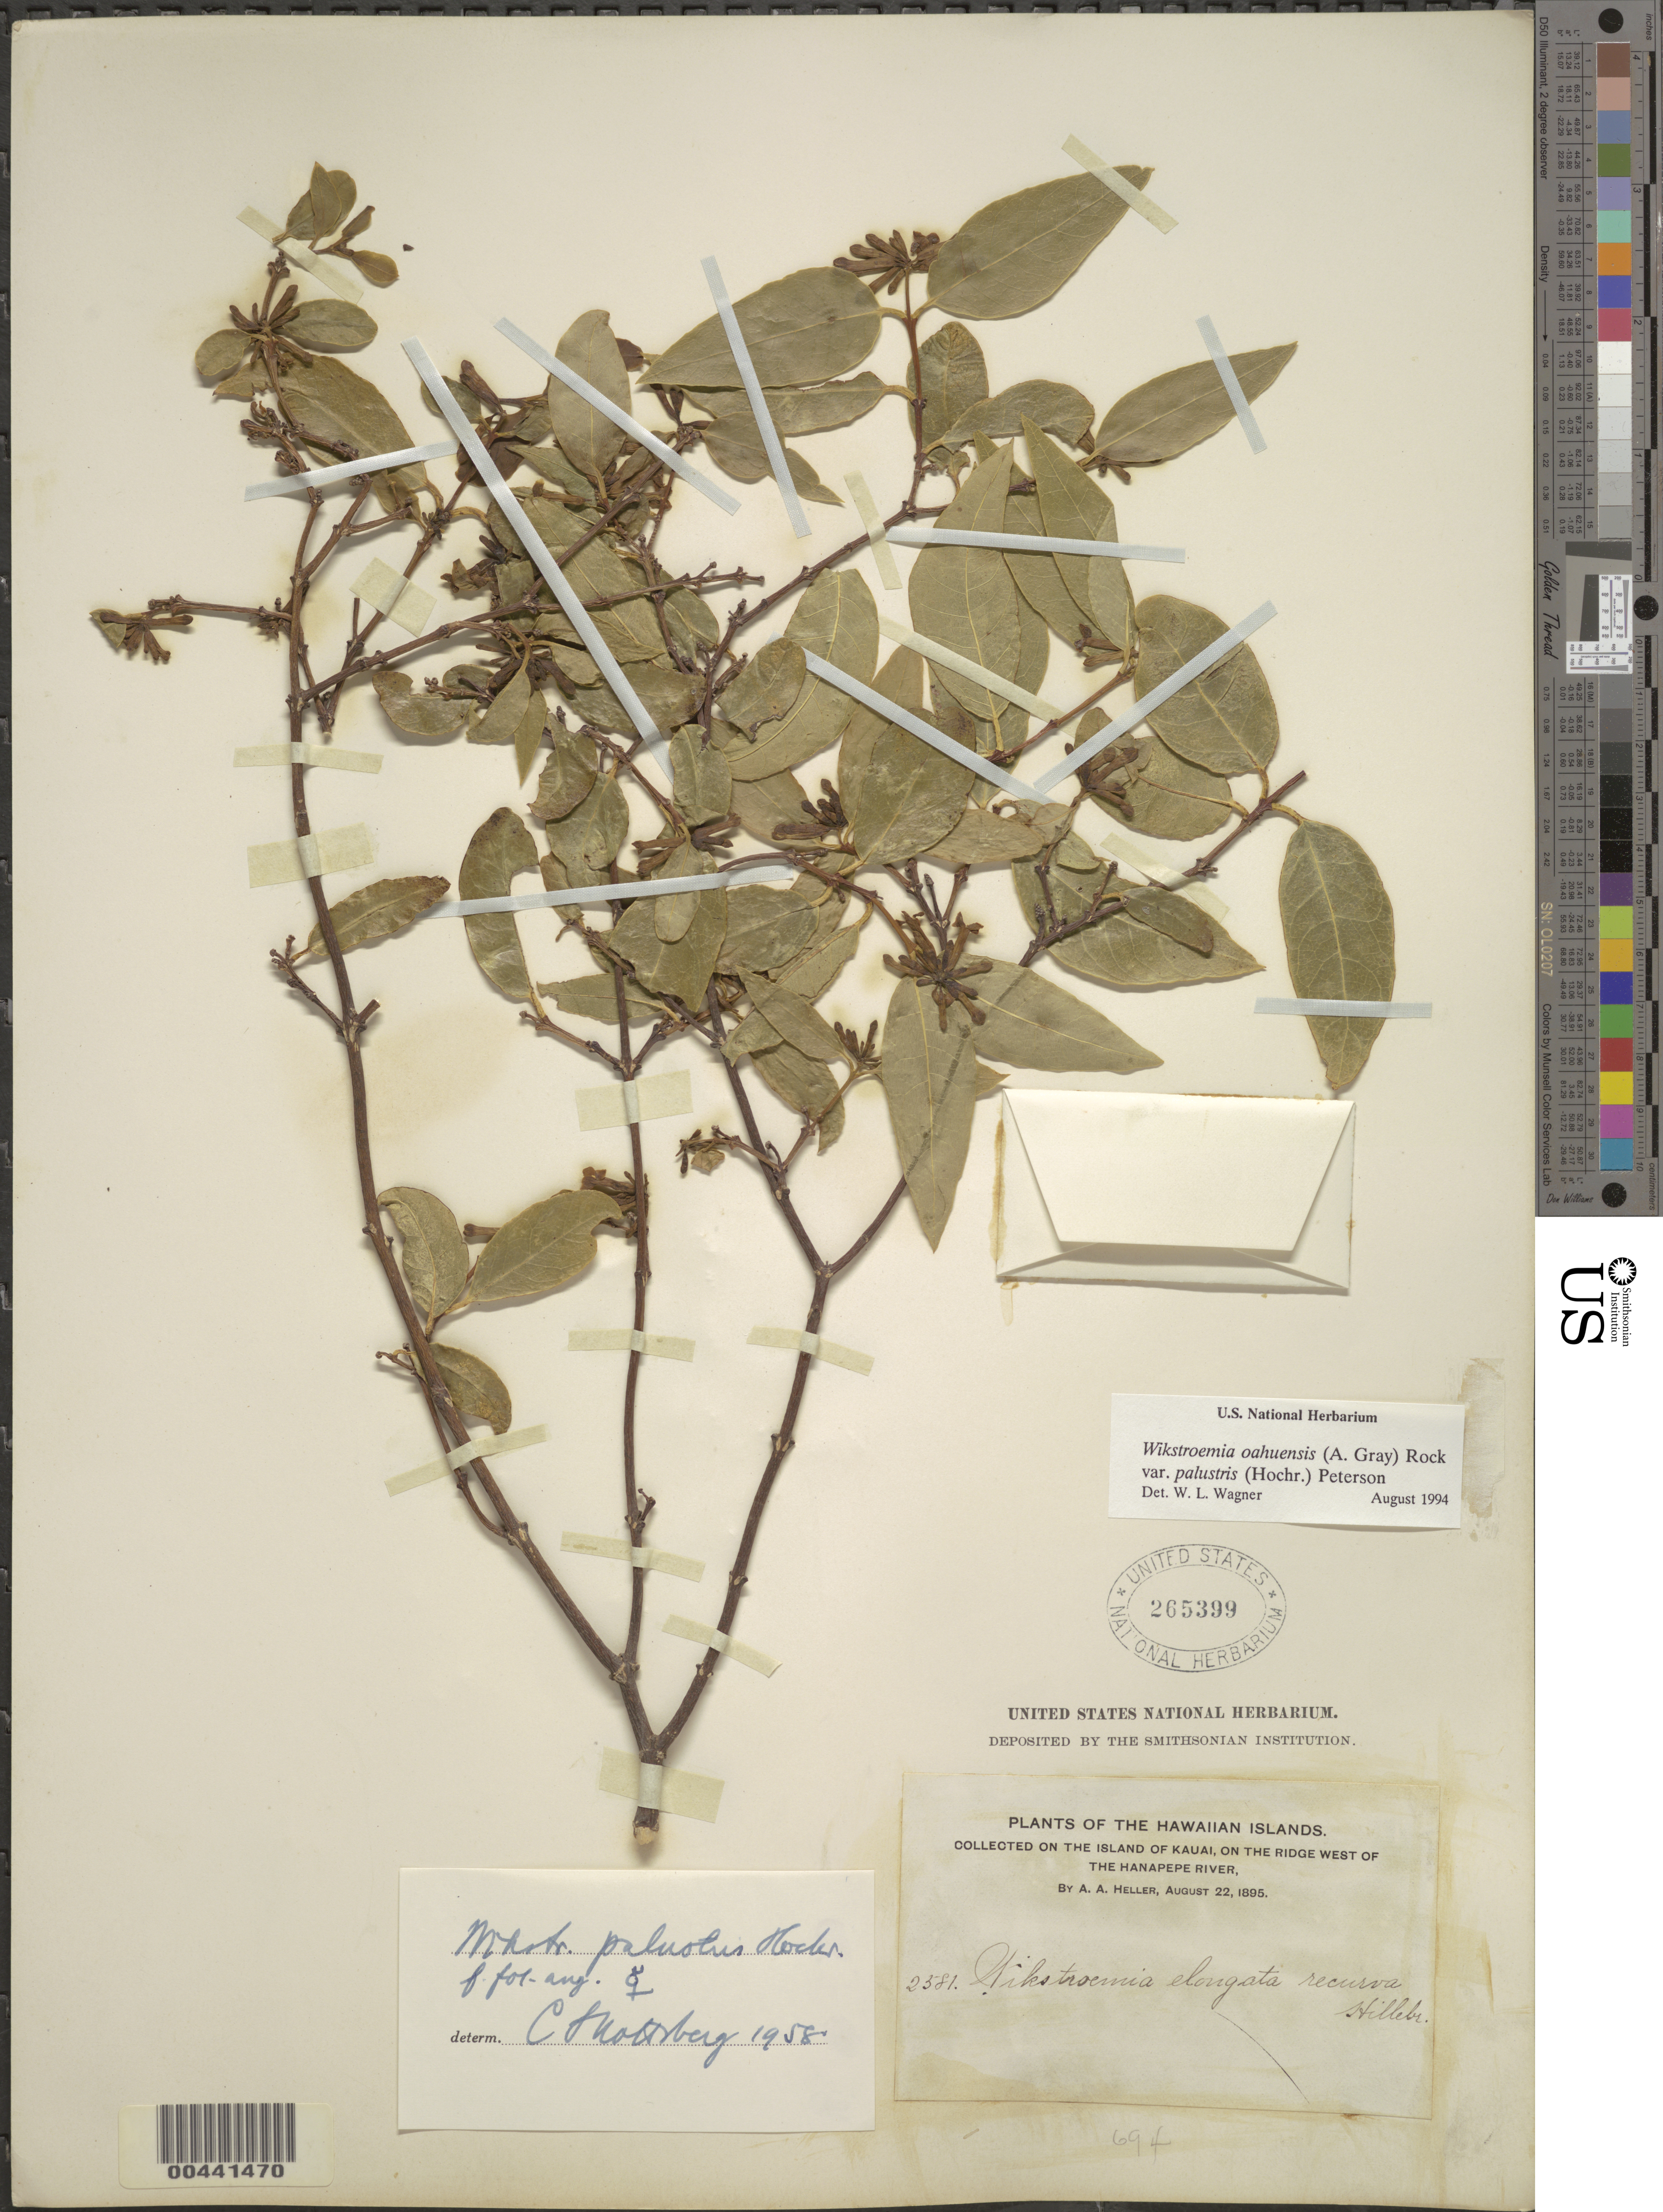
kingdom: Plantae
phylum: Tracheophyta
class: Magnoliopsida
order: Malvales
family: Thymelaeaceae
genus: Wikstroemia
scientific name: Wikstroemia oahuensis var. palustris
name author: (Hochr.) B. Peterson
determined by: Wagner, W. L., (BOT), Smithsonian Institution - National Museum of Natural History (UNITED STATES)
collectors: A. A. Heller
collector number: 2581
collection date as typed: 22 Aug 1895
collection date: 1895-08-22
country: United States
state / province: Hawaii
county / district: Kauai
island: Kaua'i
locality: On the ridge W of the Hanapepe River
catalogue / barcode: US 265399